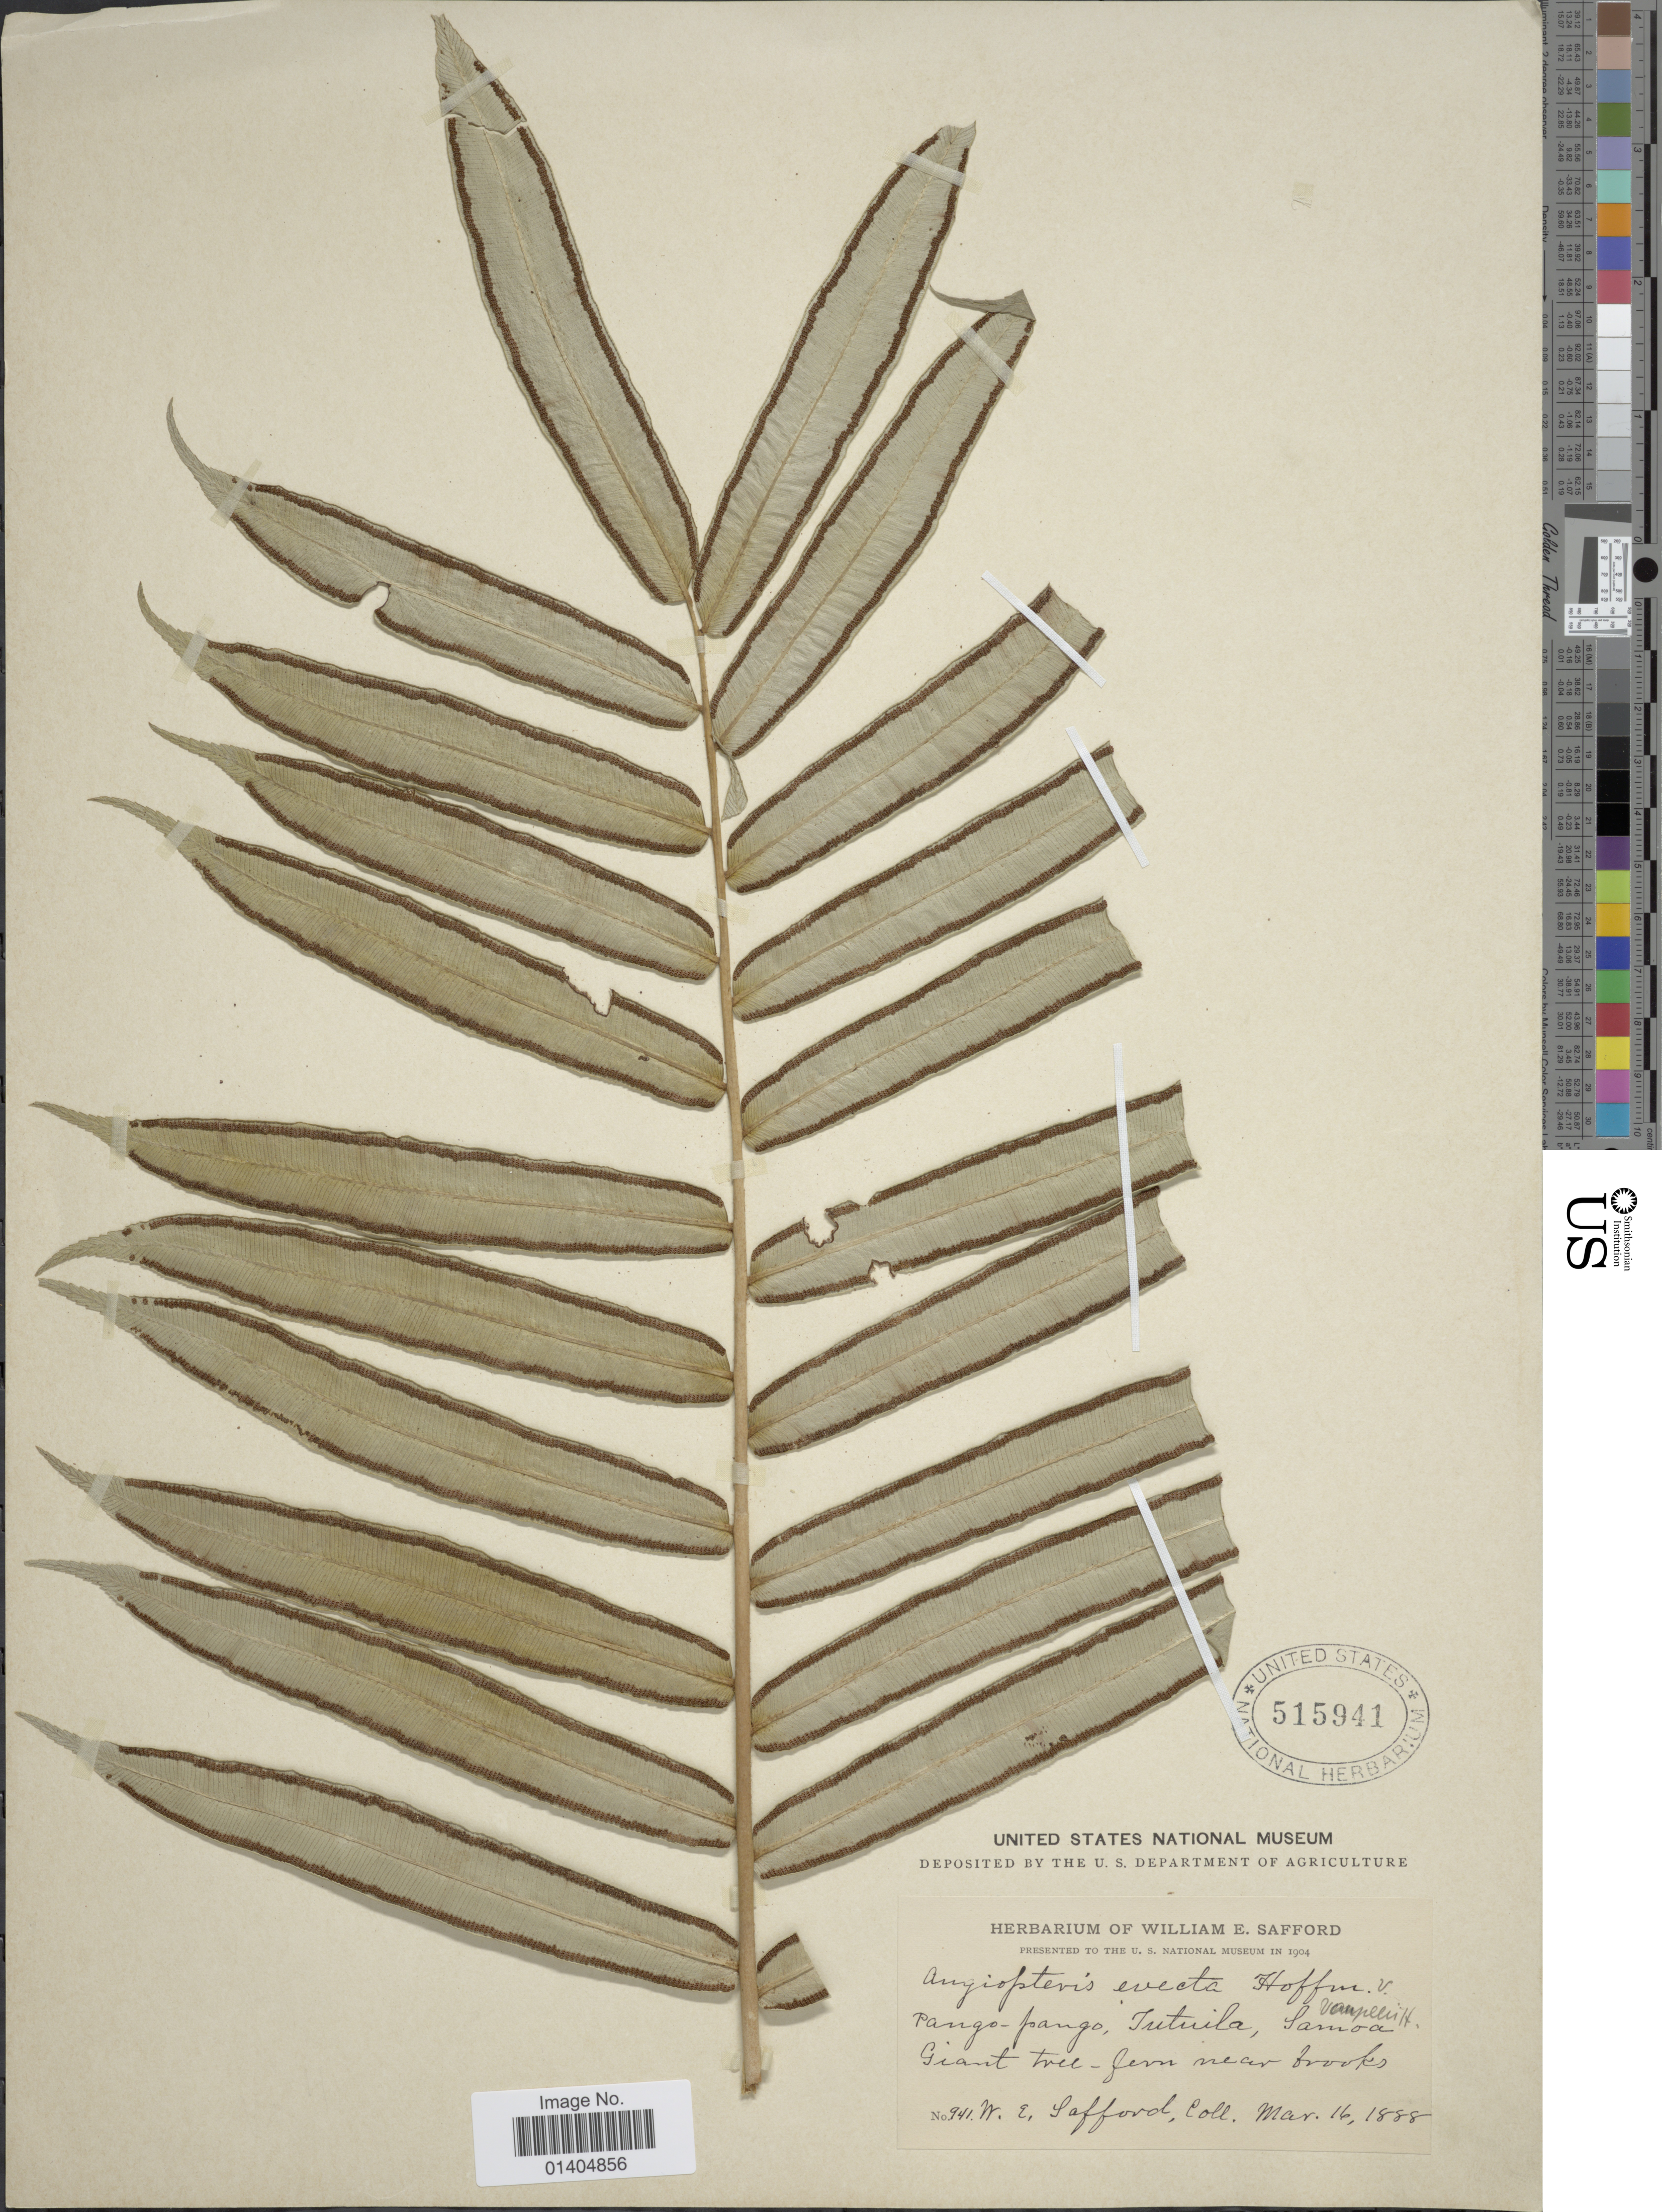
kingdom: Plantae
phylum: Tracheophyta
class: Polypodiopsida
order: Marattiales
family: Marattiaceae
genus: Angiopteris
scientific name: Angiopteris evecta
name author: (G. Forst.) Hoffm.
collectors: W. E. Safford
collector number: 941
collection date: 1888-03-16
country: American Samoa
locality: Pango - pango,Tutuila, Samoa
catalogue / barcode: US 515941